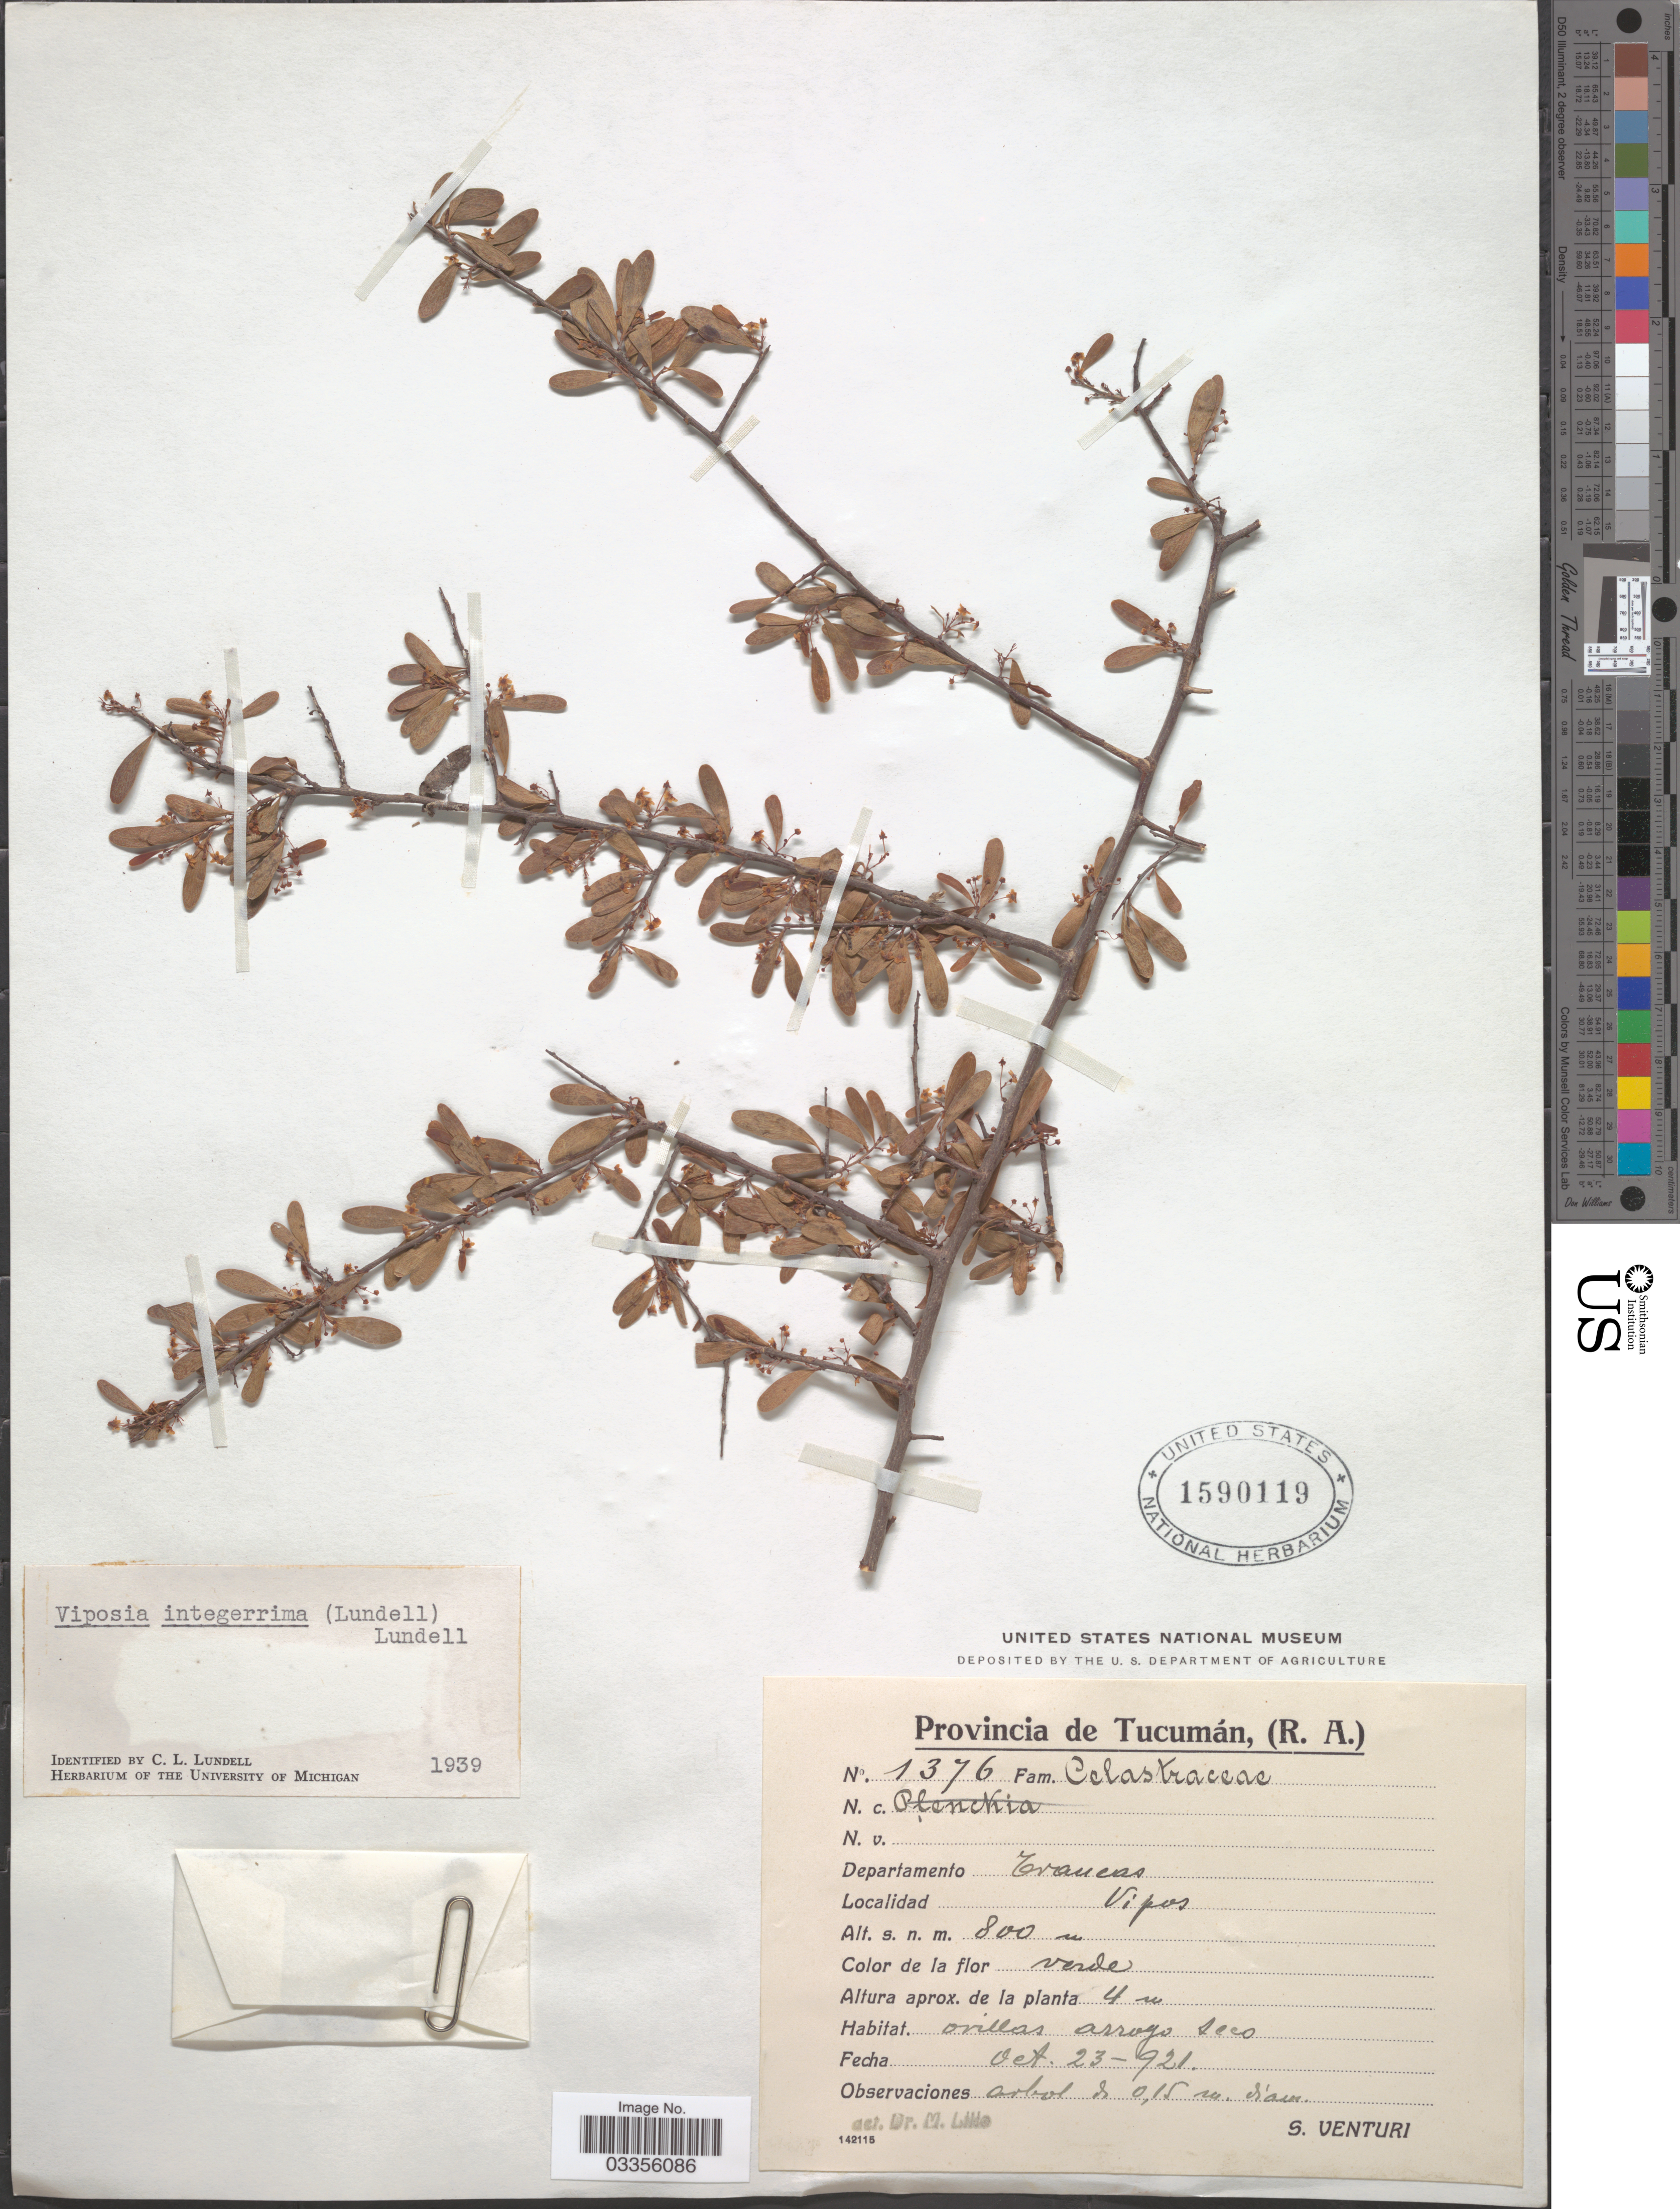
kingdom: Plantae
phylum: Tracheophyta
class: Magnoliopsida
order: Celastrales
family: Celastraceae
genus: Plenckia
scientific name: Plenckia integerrima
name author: Lundell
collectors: S. Venturi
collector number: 1376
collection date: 1921-10-23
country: Argentina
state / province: Tucuman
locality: Departamento Trancas. Vipos.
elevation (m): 800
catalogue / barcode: US 1590119